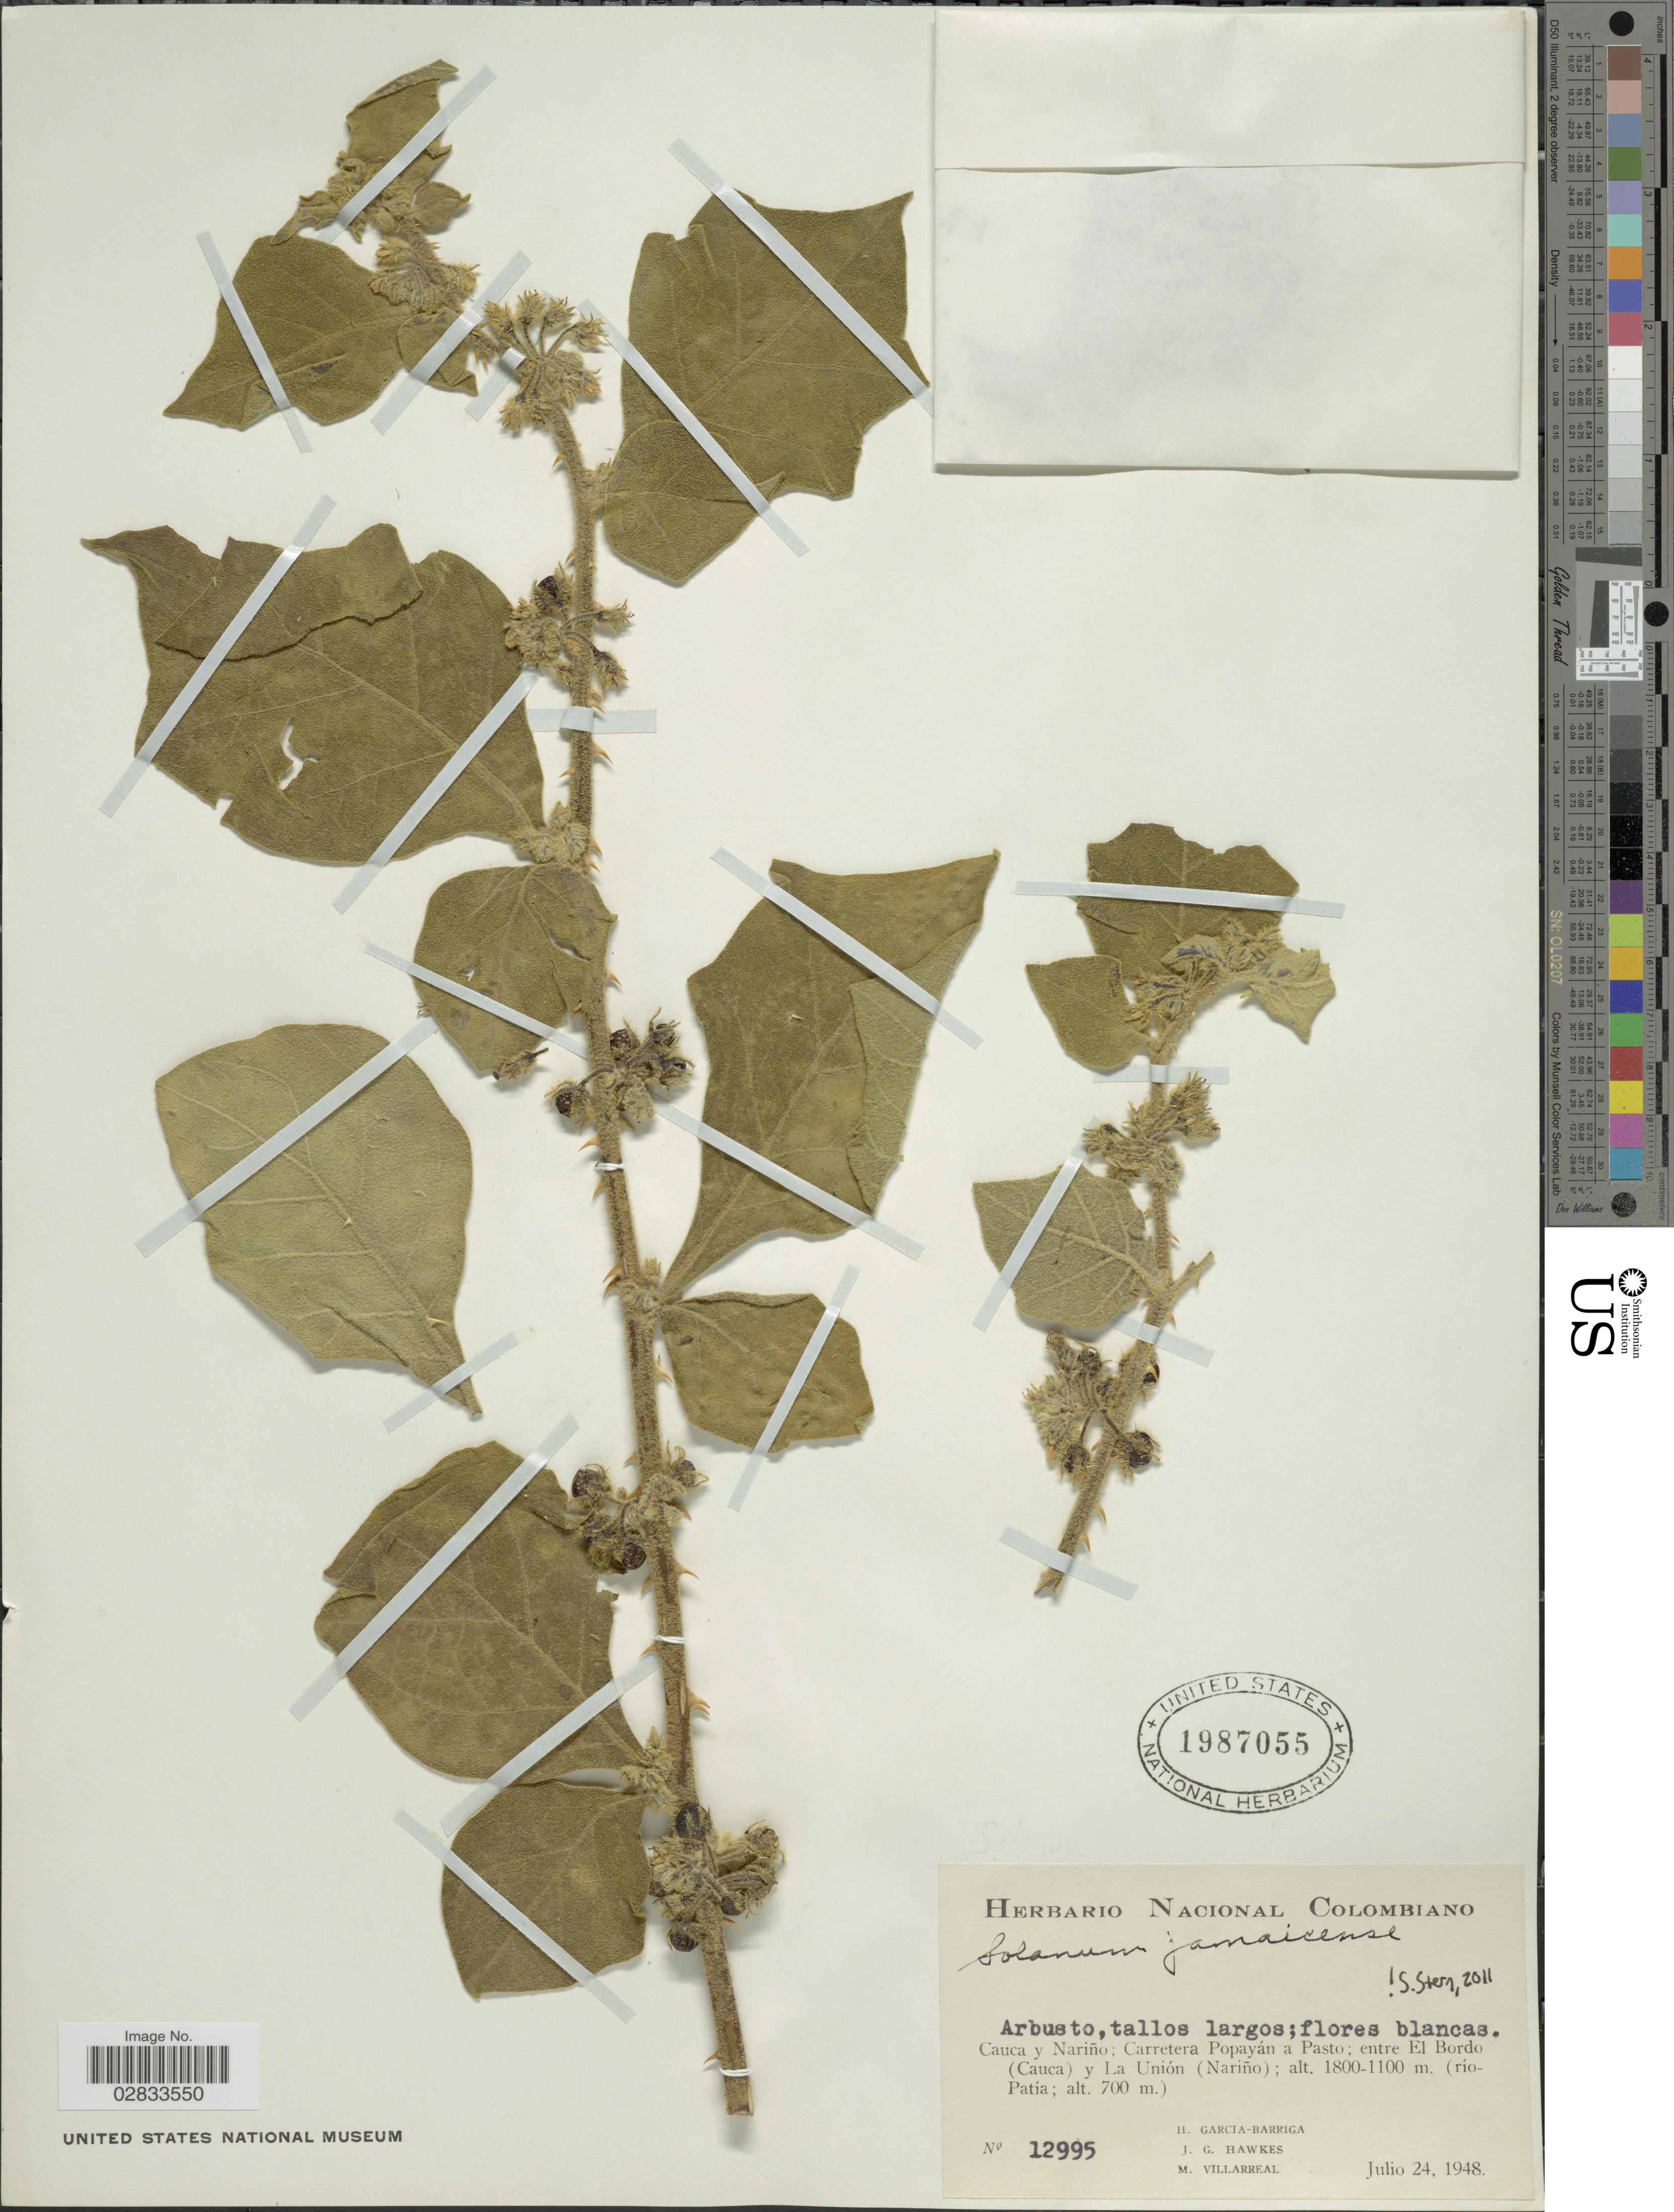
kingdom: Plantae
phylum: Tracheophyta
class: Magnoliopsida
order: Solanales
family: Solanaceae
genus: Solanum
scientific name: Solanum jamaicense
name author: Mill.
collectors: H. García Barriga, J. Hawkes & M. Villarreal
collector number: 12995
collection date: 1948-07-24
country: Colombia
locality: Cauca y Nariño; Carretera Popayán a Pasto; entre El Bordo (Cauca) y La Union (Nariño). (río Patía).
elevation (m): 700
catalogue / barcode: US 1987055